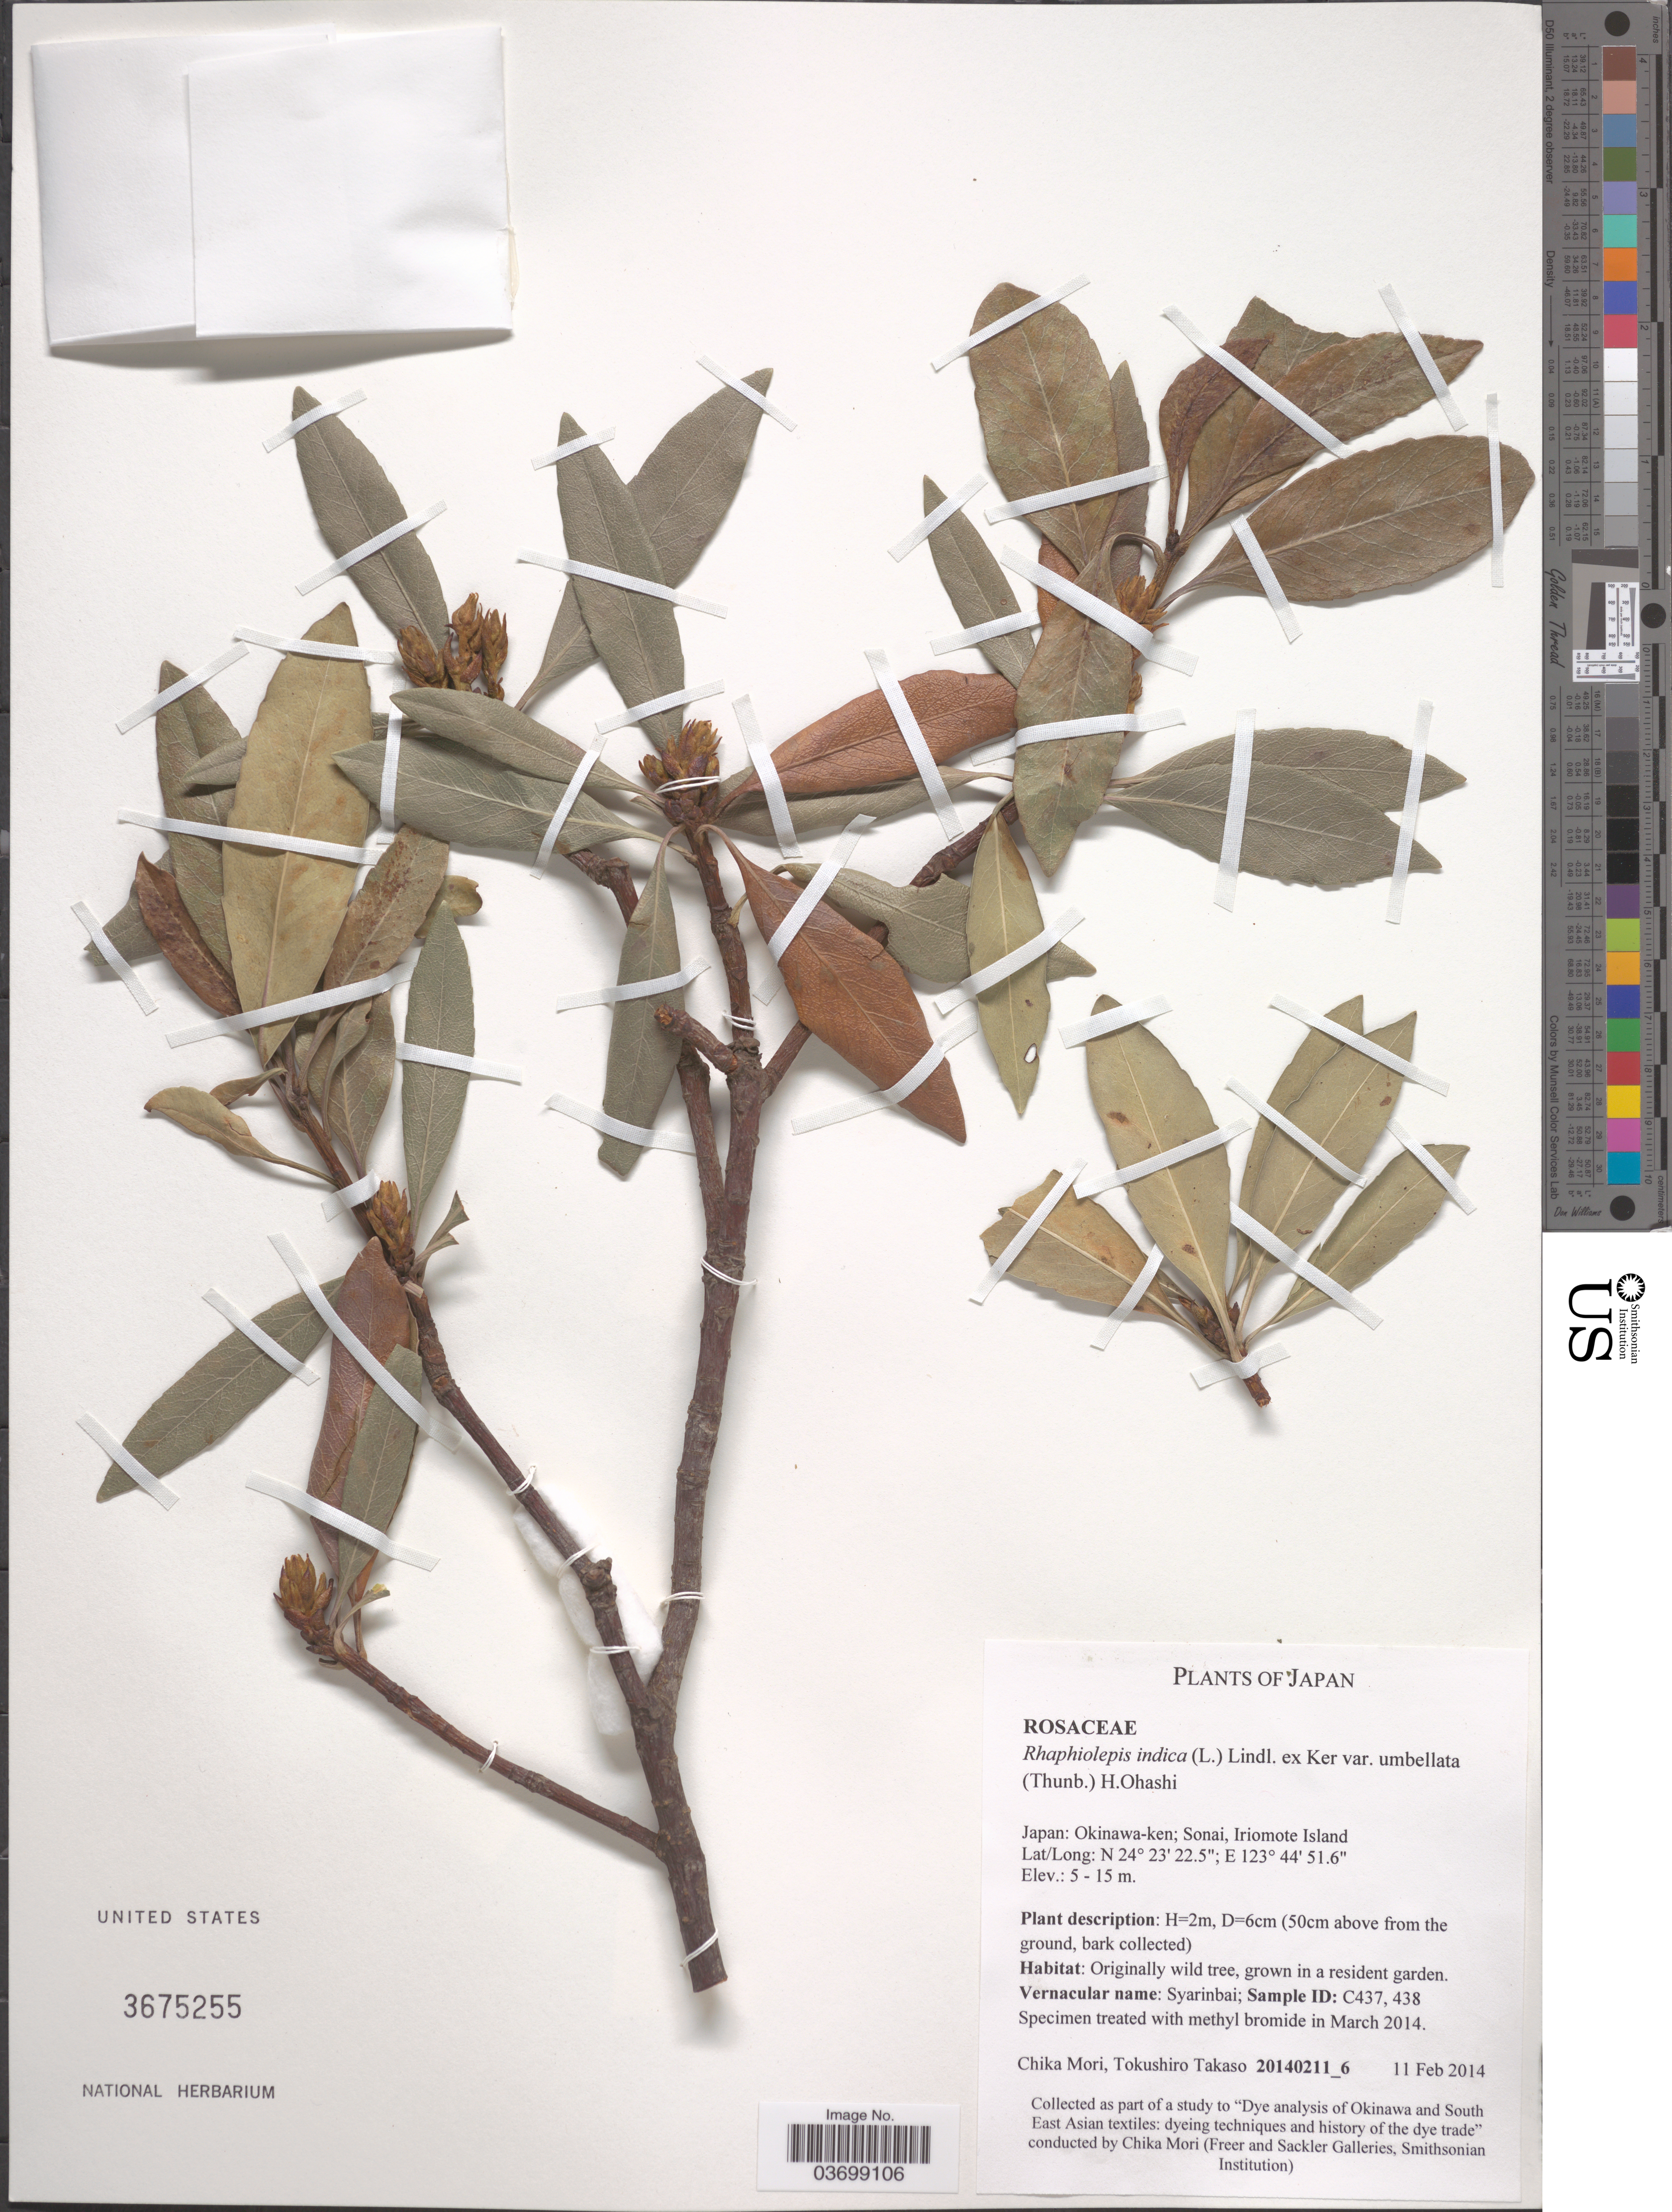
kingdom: Plantae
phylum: Tracheophyta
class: Magnoliopsida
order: Rosales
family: Rosaceae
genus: Rhaphiolepis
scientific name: Rhaphiolepis indica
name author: (L.) Lindl.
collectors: C. Mori & T. Takaso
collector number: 20140211_6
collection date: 2014-02-11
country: Japan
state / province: Okinawa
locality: Okinawa-ken; Sonai, Iriomote Island.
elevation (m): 5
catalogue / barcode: US 3675255